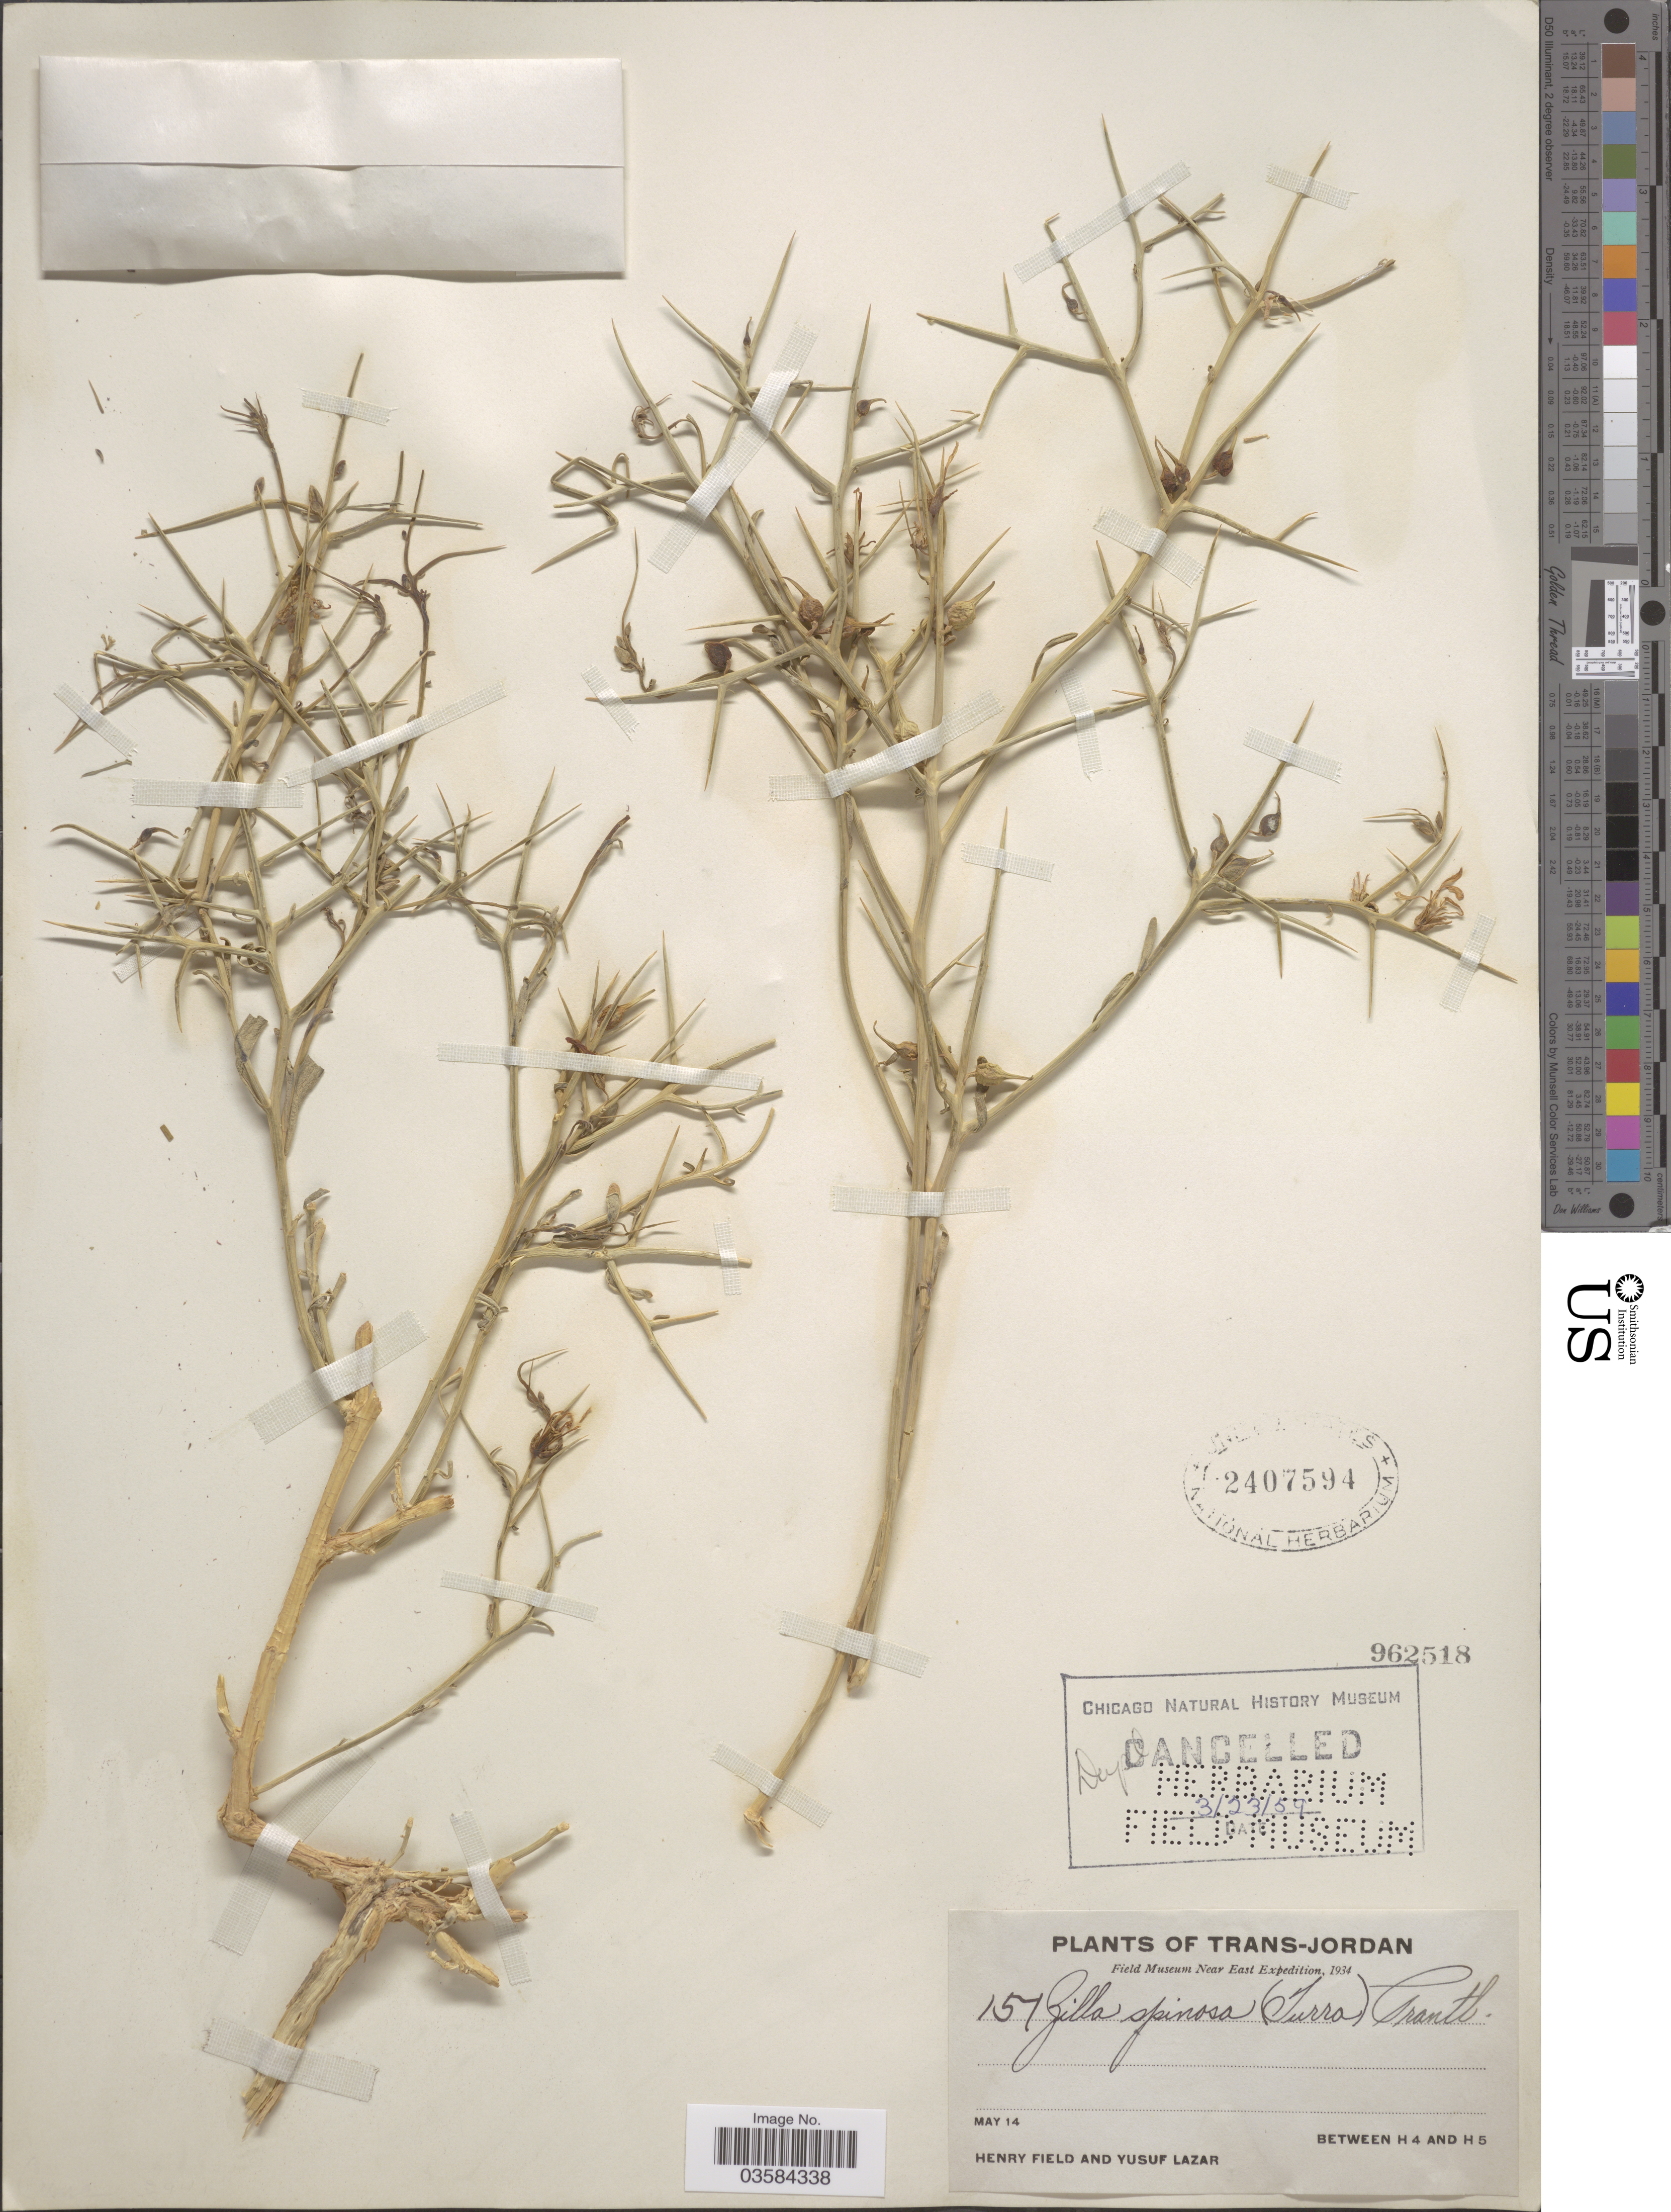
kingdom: Plantae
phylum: Tracheophyta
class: Magnoliopsida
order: Brassicales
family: Brassicaceae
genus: Zilla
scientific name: Zilla spinosa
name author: (L.) Prantl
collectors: H. Field & Y. Lazar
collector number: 157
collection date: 1934-05-14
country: Jordan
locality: Trans-Jordan. Between H 4 and H 5.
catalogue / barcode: US 2407594